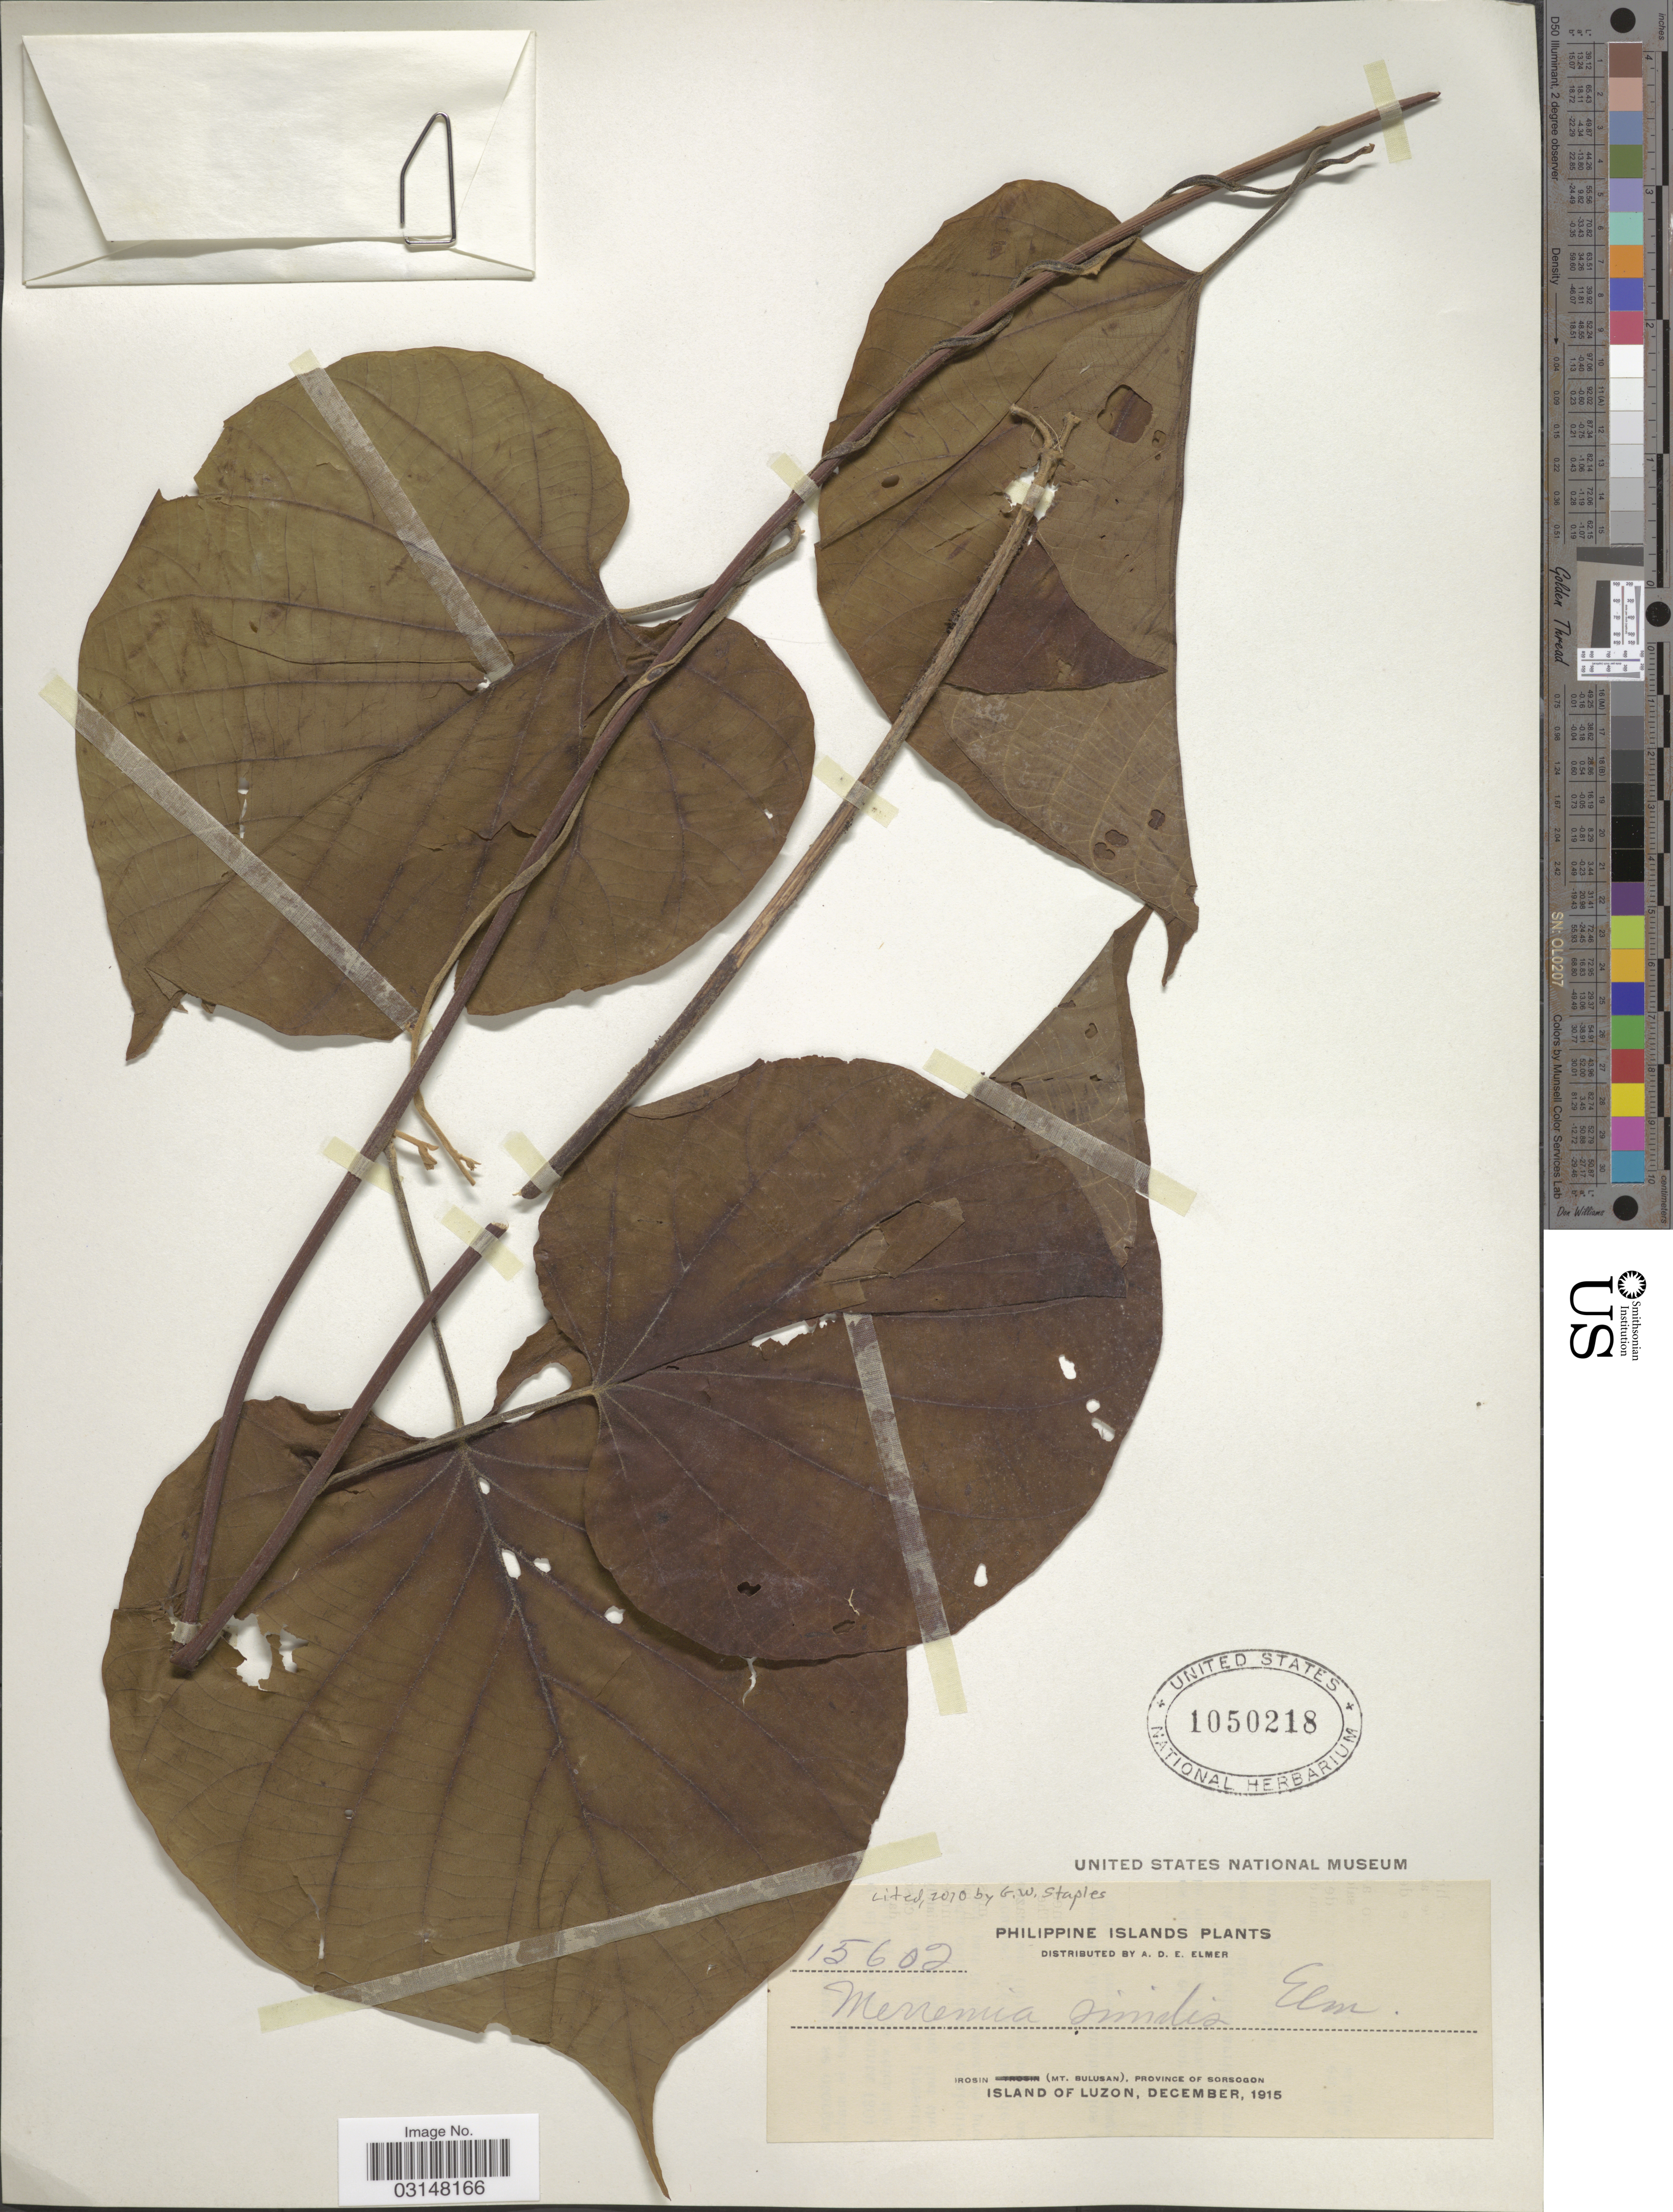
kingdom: Plantae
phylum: Tracheophyta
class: Magnoliopsida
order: Solanales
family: Convolvulaceae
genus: Decalobanthus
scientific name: Decalobanthus distillatorius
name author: (Blanco) Staples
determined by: Strong, Mark T., (BOT), Smithsonian Institution - National Museum of Natural History (UNITED STATES)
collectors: A. D. E. Elmer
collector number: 15602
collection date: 1915-12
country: Philippines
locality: Irosin (Mt. Bulusan), Province of Sorsogon, Island of Luzon.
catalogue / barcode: US 1050218